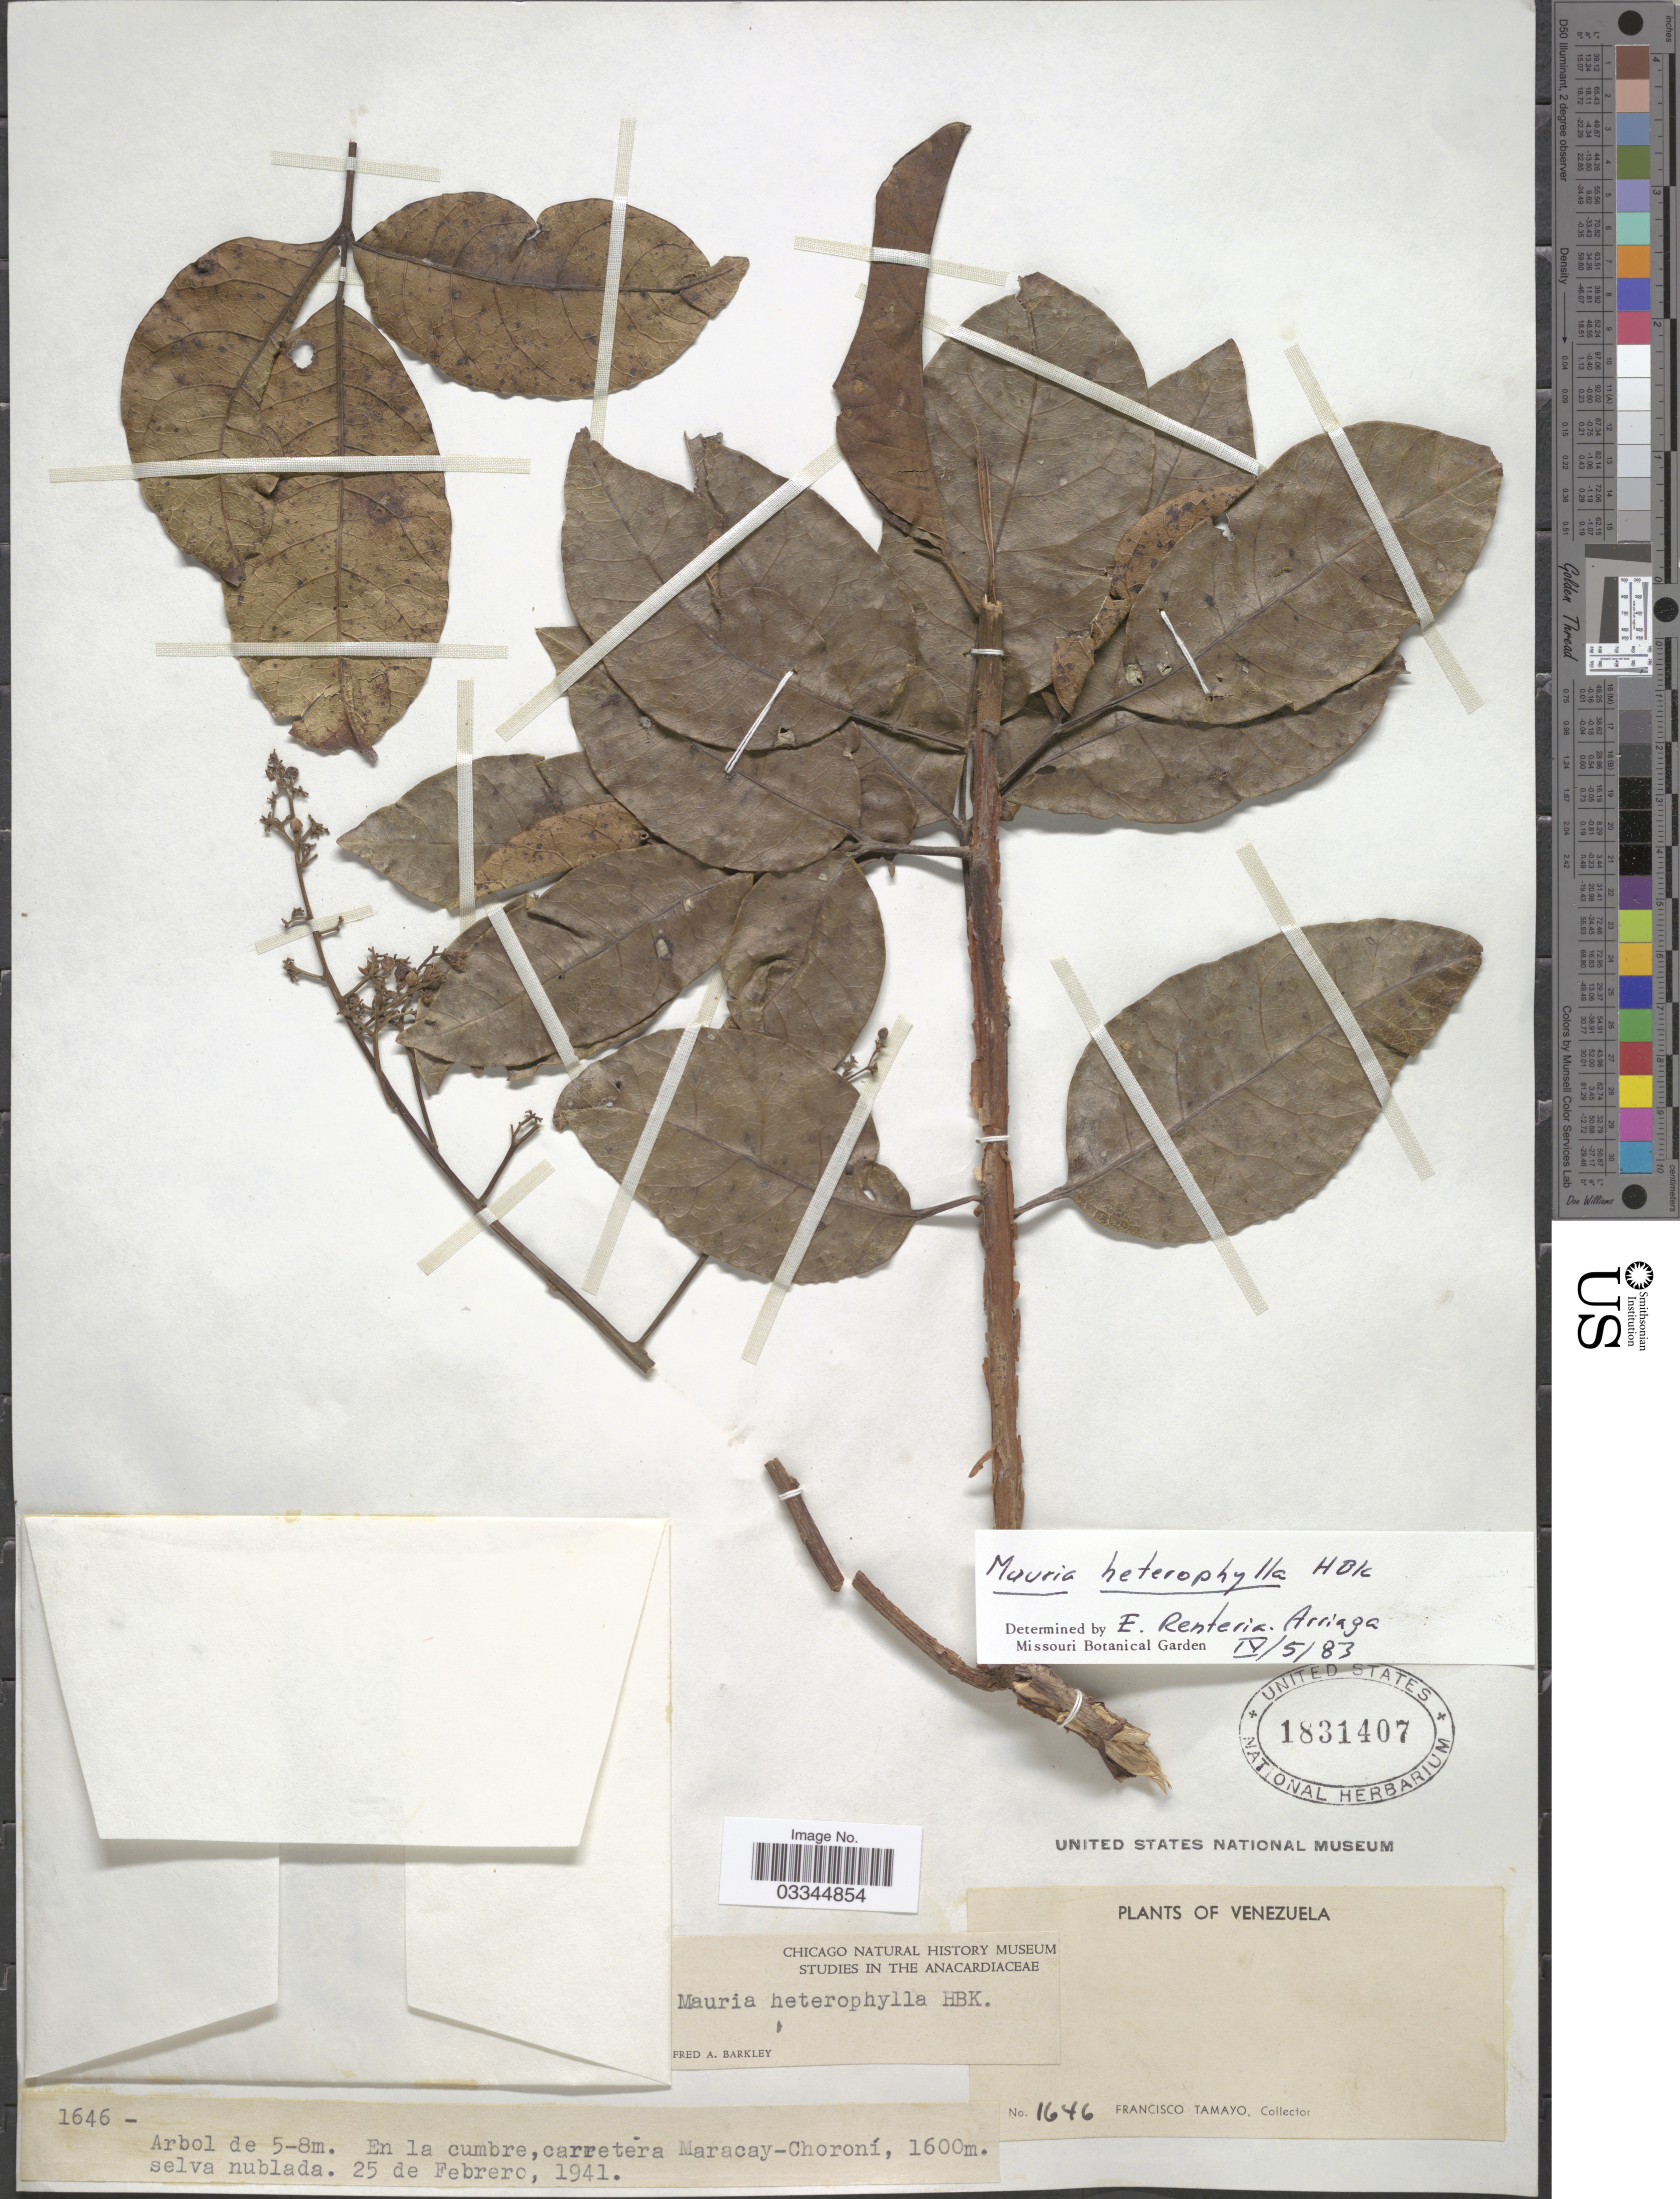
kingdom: Plantae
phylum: Tracheophyta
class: Magnoliopsida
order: Sapindales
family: Anacardiaceae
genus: Mauria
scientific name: Mauria heterophylla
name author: Kunth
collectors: F. Tamayo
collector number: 1646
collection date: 1941-02-25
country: Venezuela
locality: En la cumbre, carretera Maracay-Choroní.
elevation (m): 1600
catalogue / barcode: US 1831407